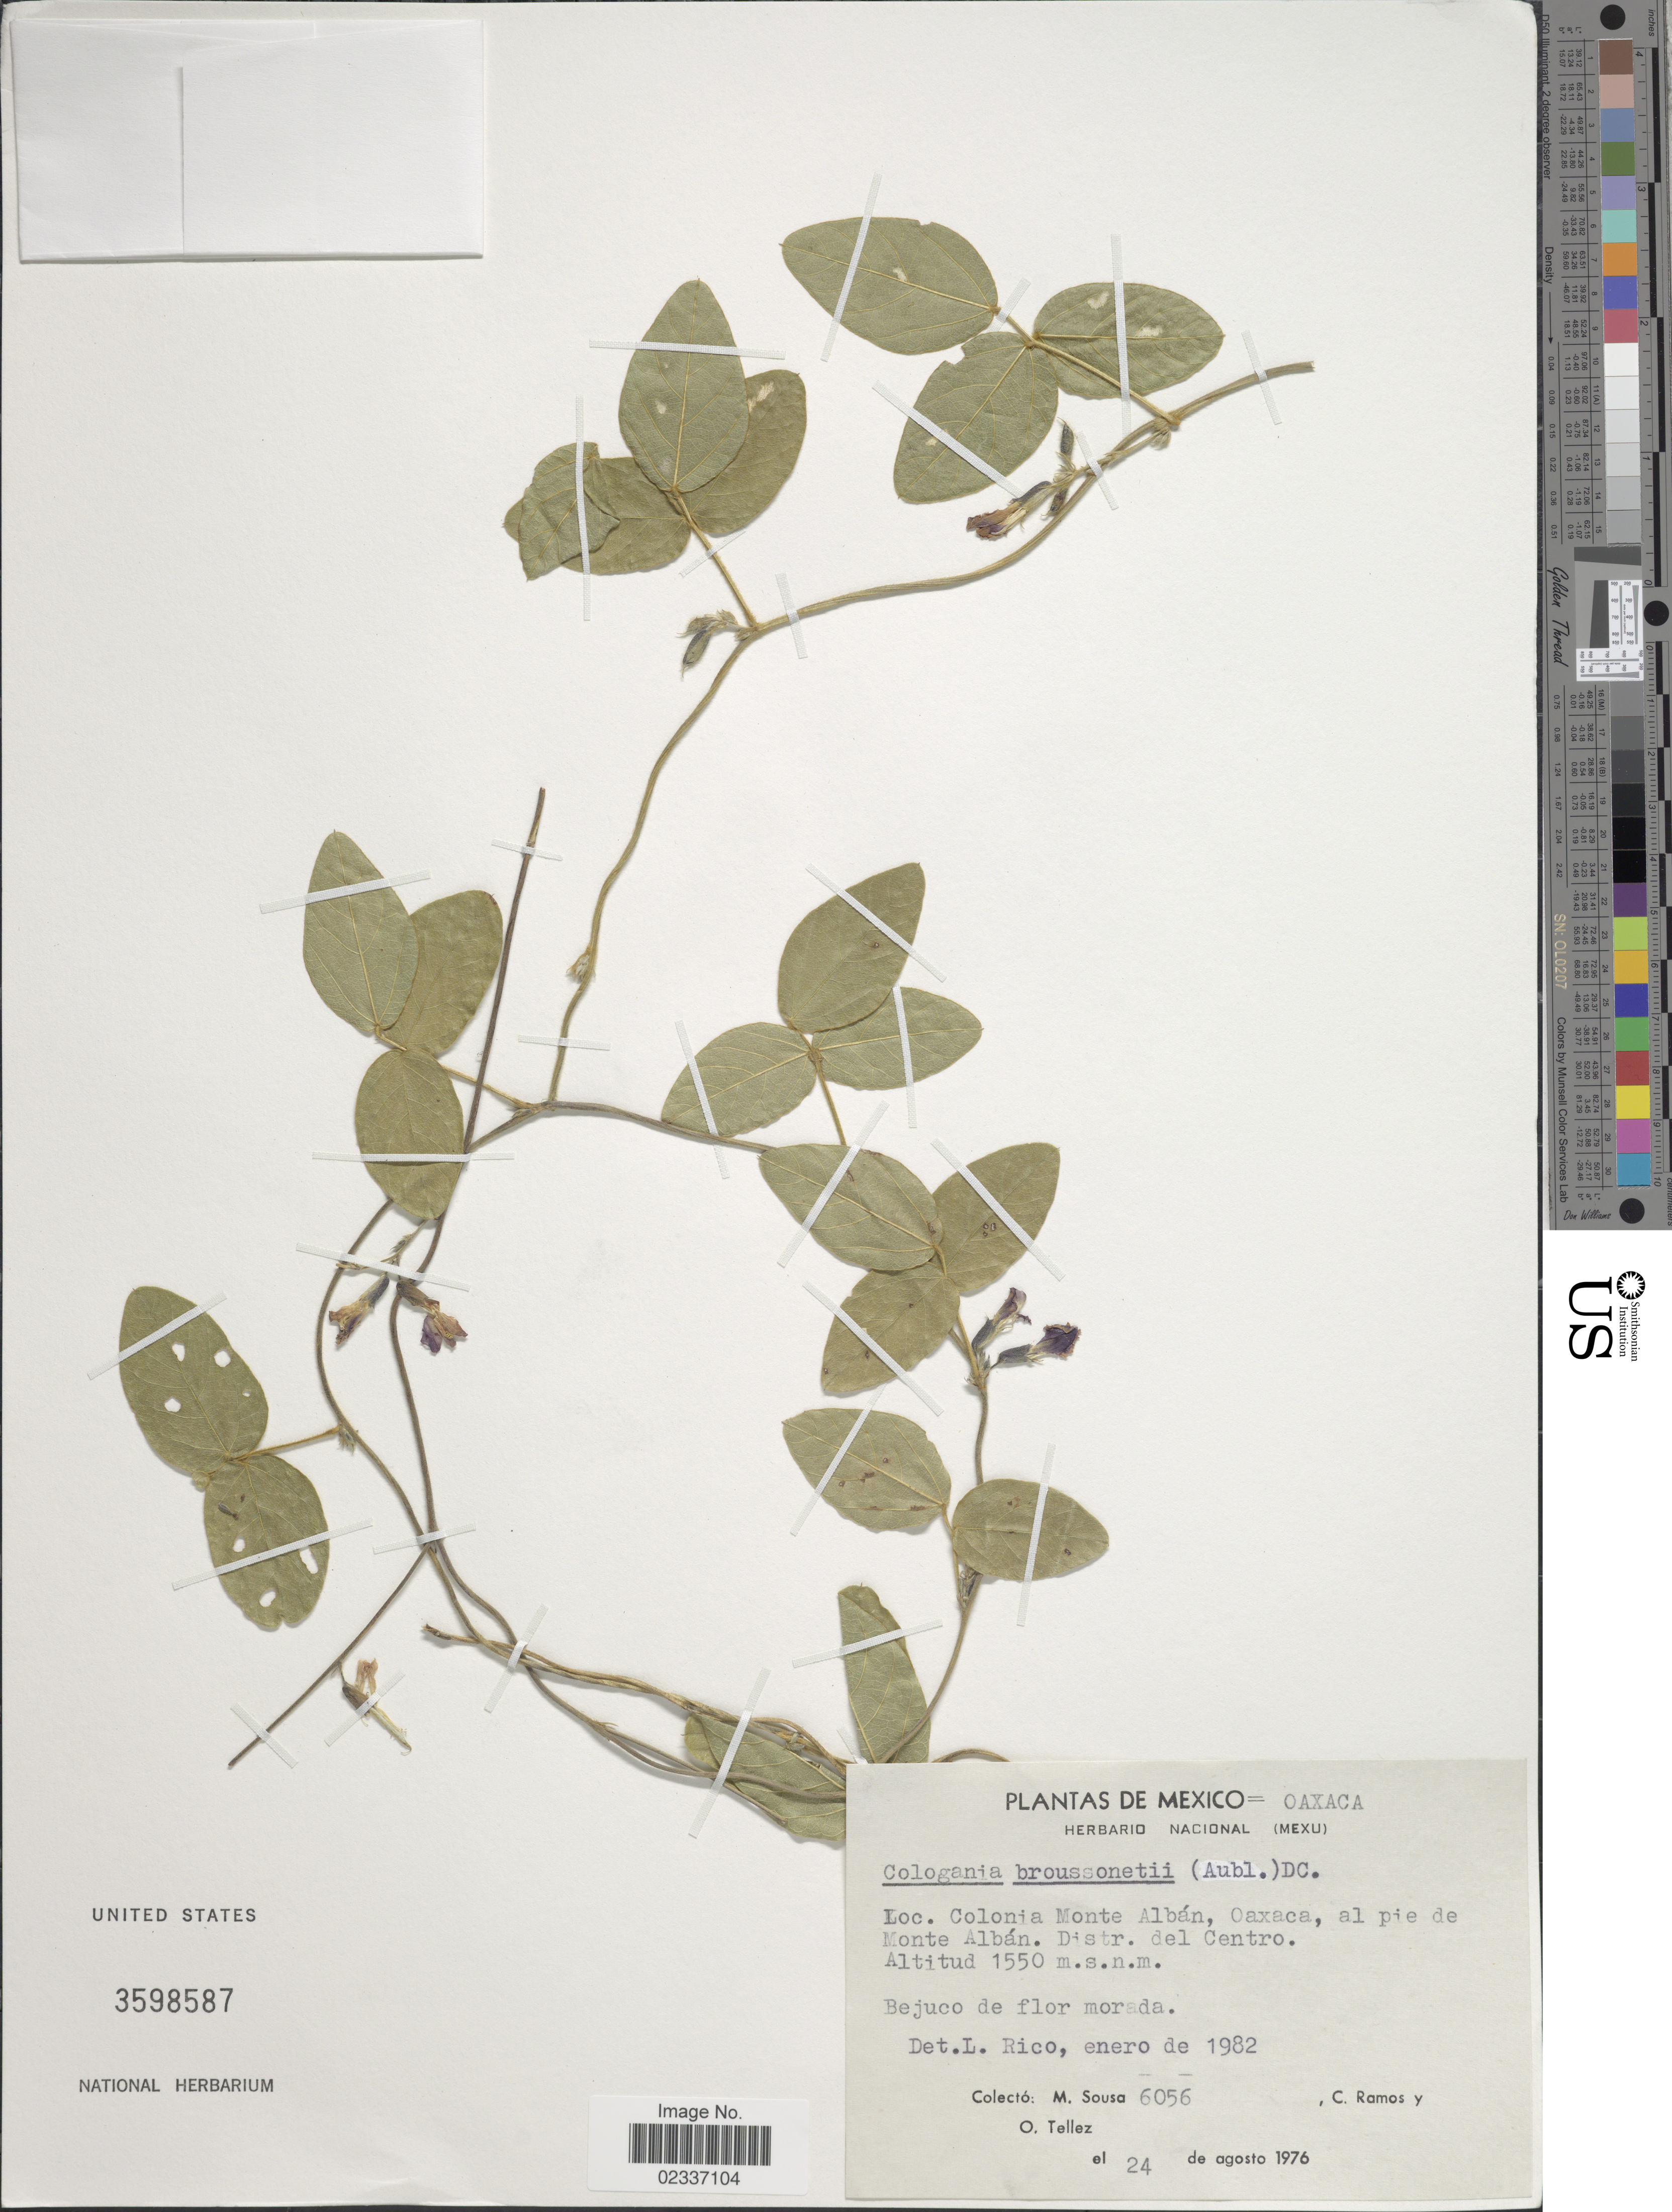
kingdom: Plantae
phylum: Tracheophyta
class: Magnoliopsida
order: Fabales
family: Fabaceae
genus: Cologania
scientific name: Cologania broussonetii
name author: (Balb.) DC.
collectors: M. Sousa, C. Ramos & O. Tellez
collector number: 6056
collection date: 1976-08-24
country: Mexico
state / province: Oaxaca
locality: Colonia Monte Albán, Oaxaca, al pie de Monte Albán. Distr. del Centro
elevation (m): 1550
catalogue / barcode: US 3598587